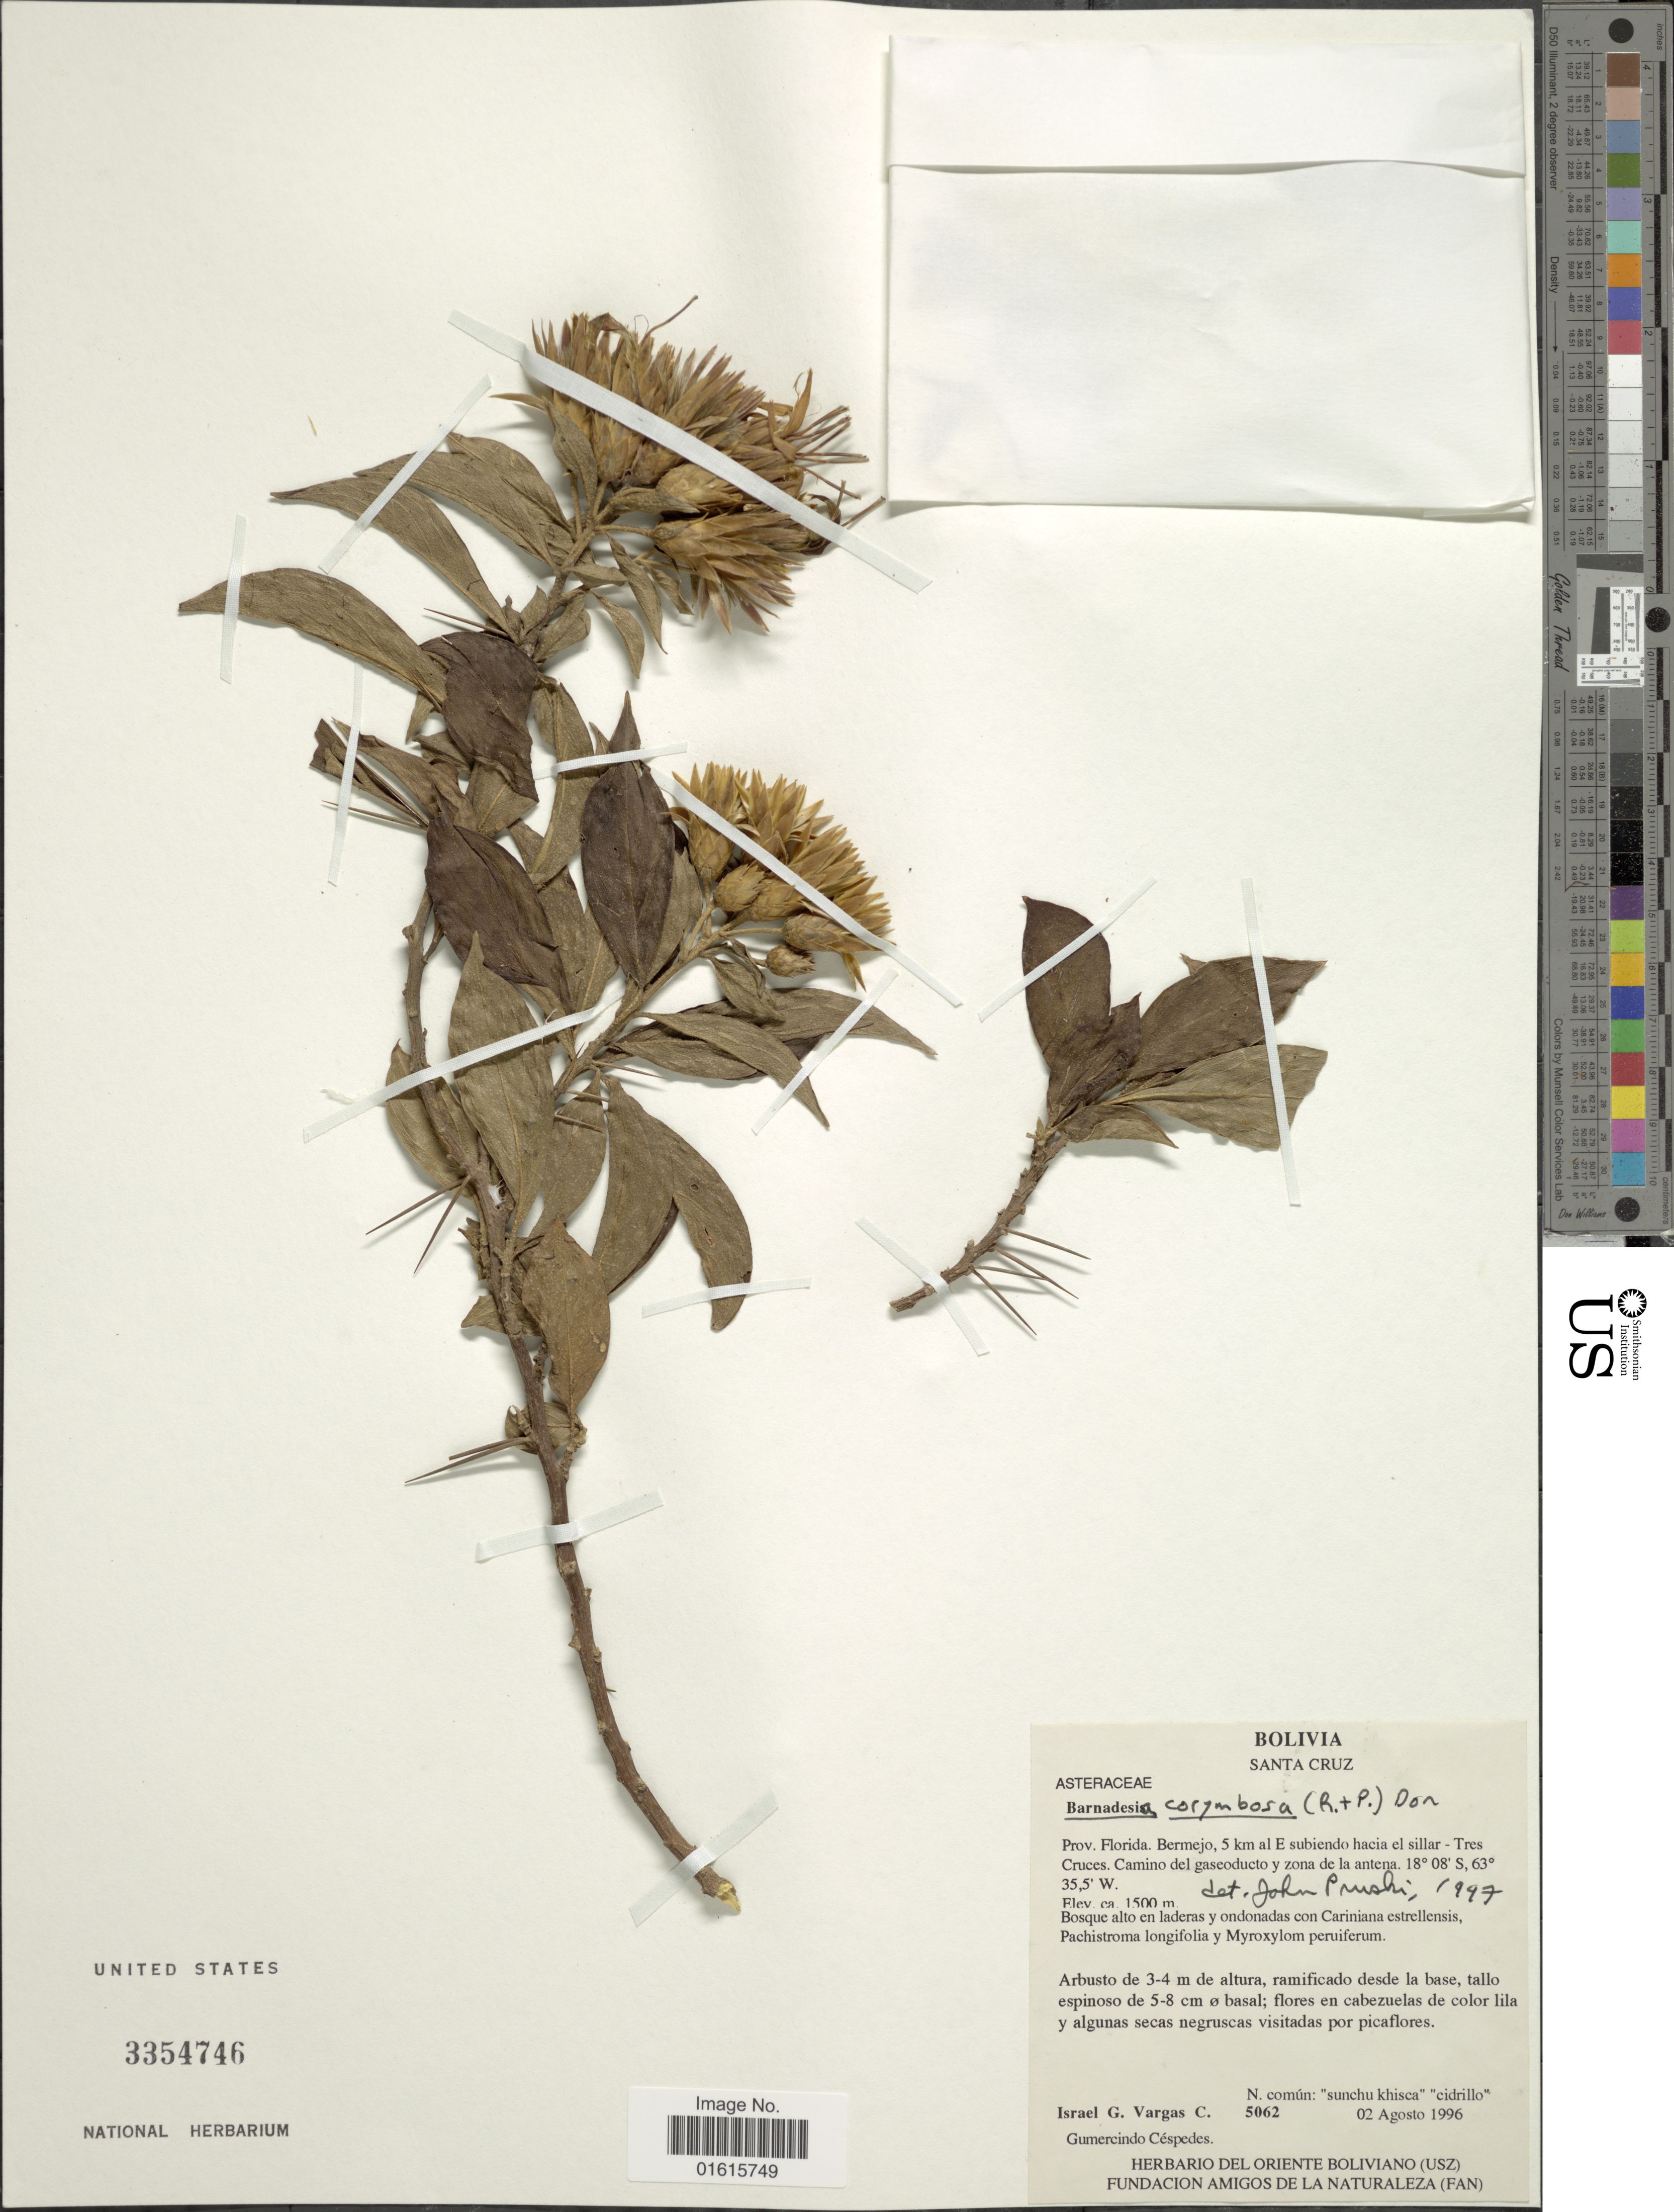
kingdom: Plantae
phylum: Tracheophyta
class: Magnoliopsida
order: Asterales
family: Asteraceae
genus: Barnadesia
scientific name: Barnadesia corymbosa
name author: (Ruiz & Pav.) D. Don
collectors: I. G. Vargas C. & G. Céspedes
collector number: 5062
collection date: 1996-08-02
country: Bolivia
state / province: Santa Cruz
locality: Prov. Florida. Bermejo, 5 km al E subiendo hacia el sillar - Tres Cruces. Camino del gaseoducto y zona de la antena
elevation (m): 1500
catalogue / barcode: US 3354746